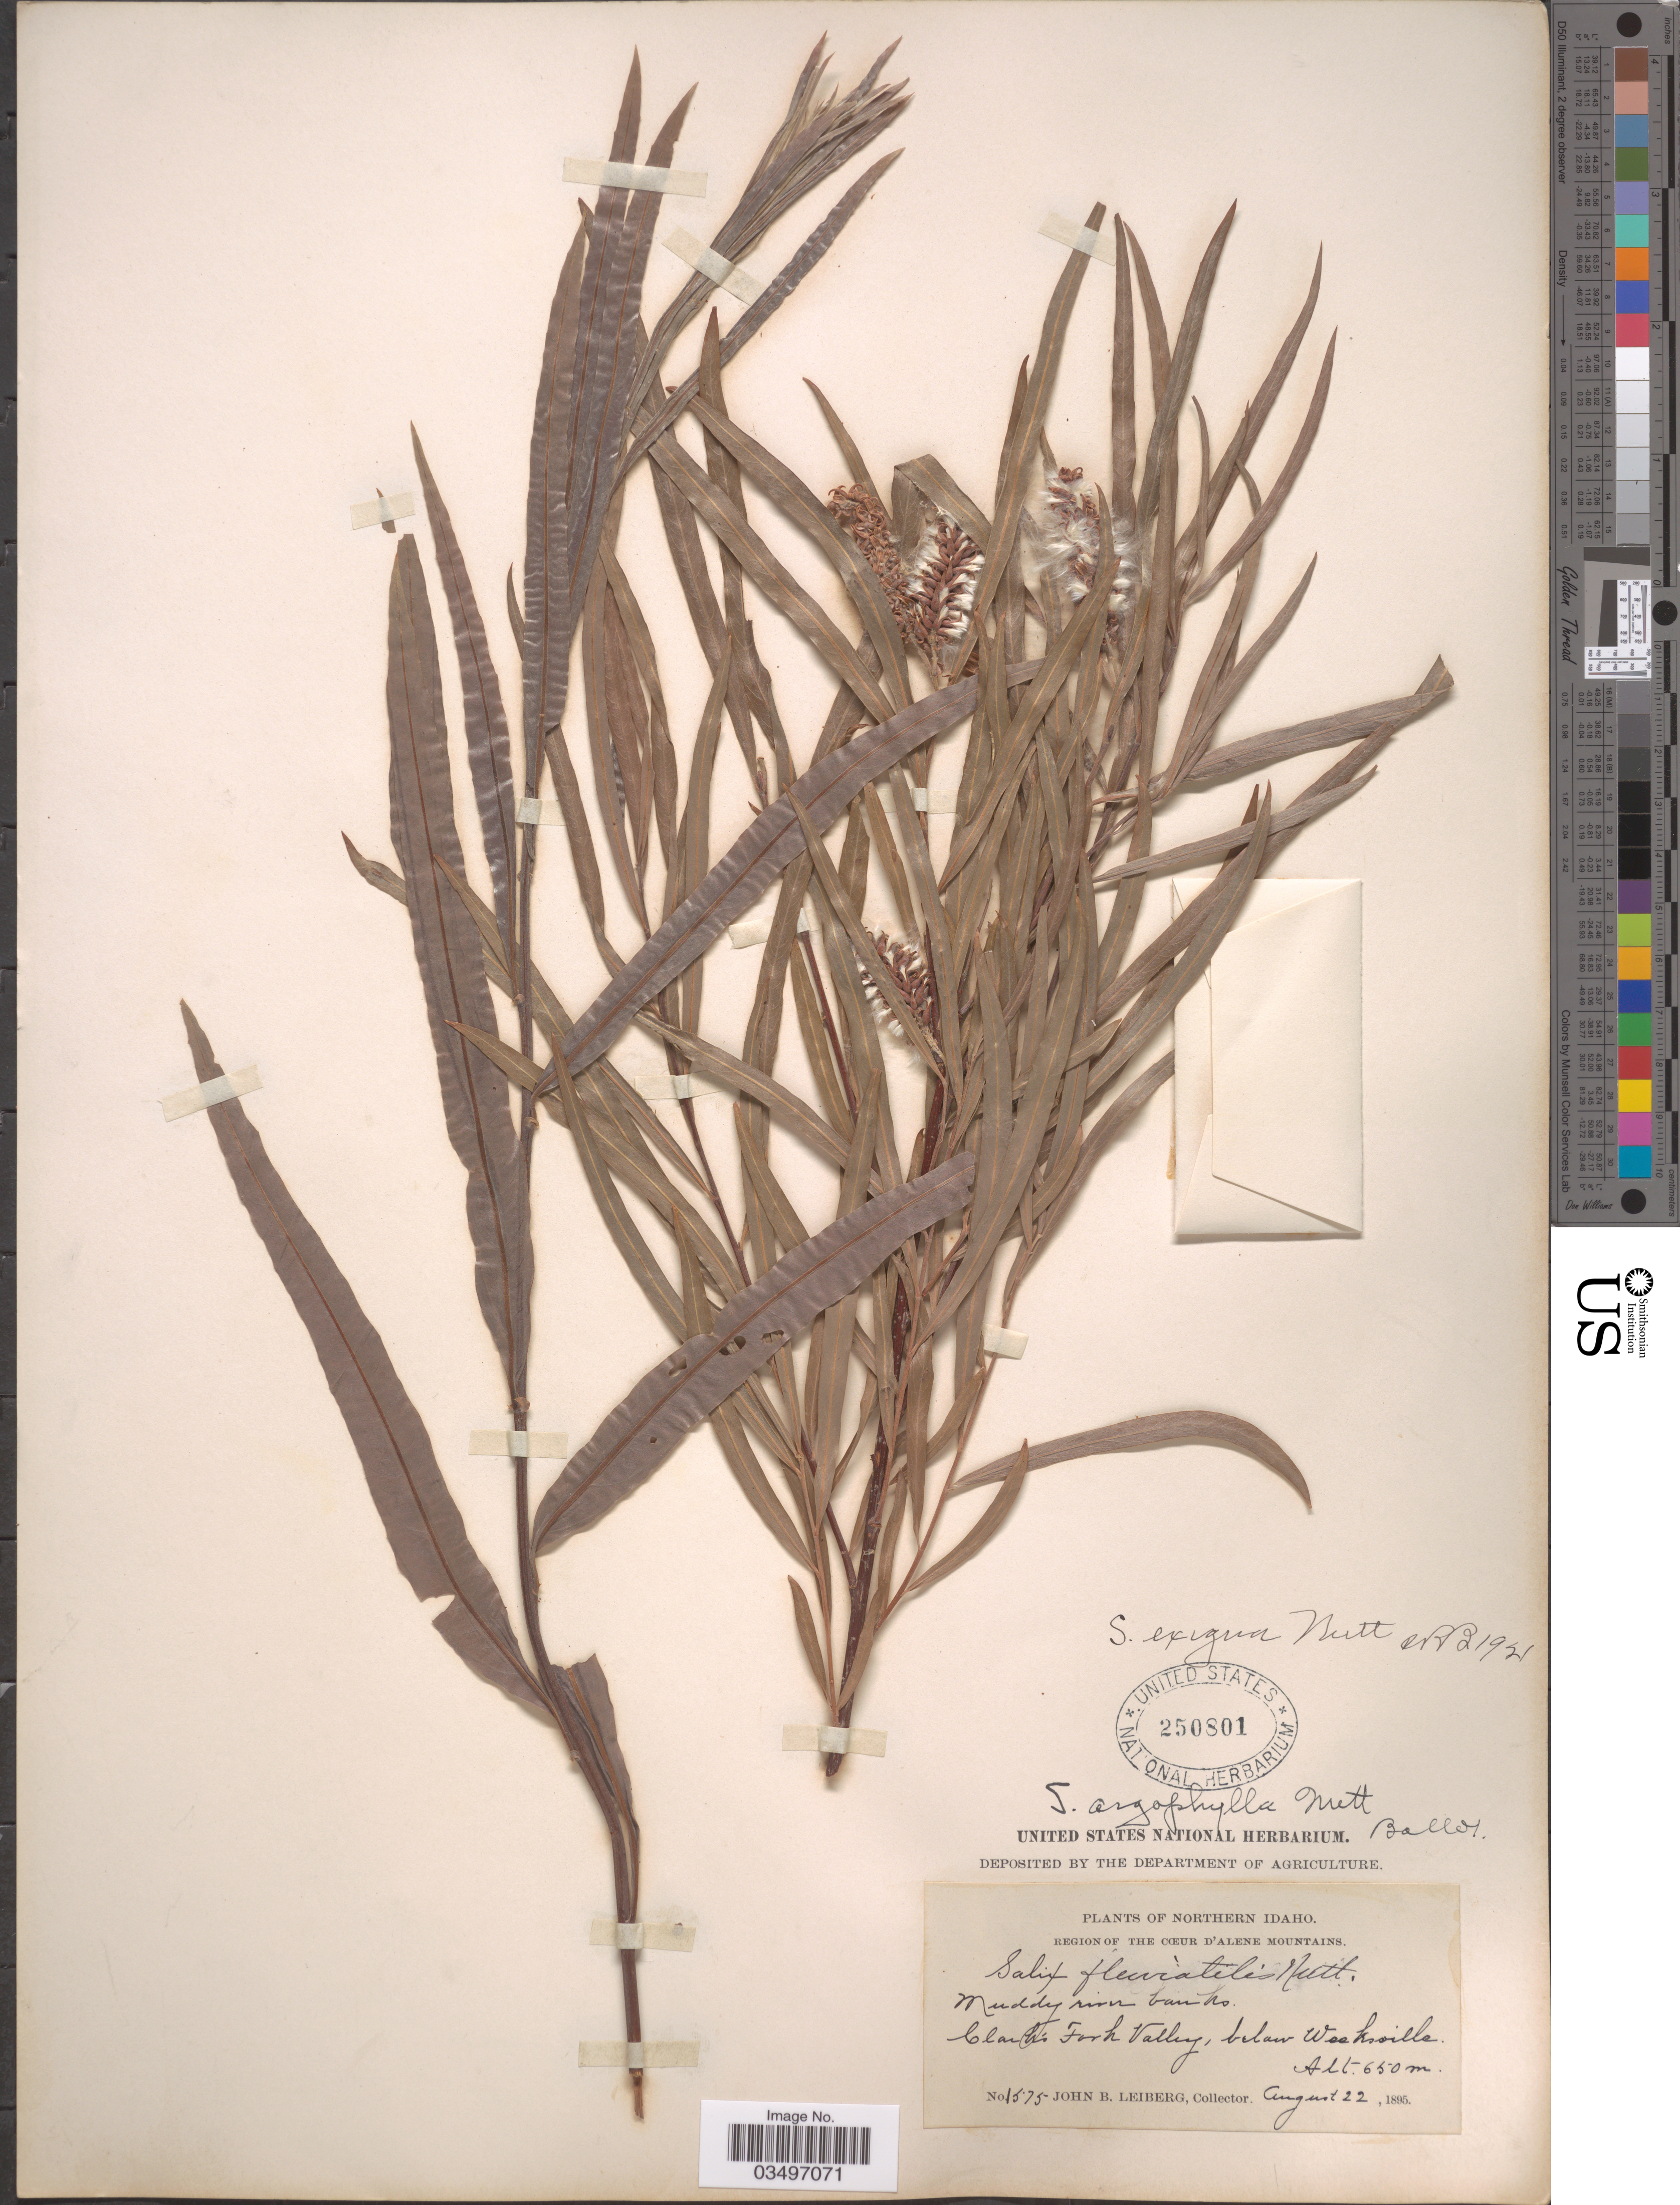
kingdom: Plantae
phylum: Tracheophyta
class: Magnoliopsida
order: Malpighiales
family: Salicaceae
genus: Salix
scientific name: Salix exigua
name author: Nutt.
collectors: J. B. Leiberg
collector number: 1575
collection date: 1895-08-22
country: United States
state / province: Idaho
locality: Northern Idaho, Region of the Cœur d'Alene Mountains. Clark's Fork Valley, below Weeksville.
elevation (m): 650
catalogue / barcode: US 250801